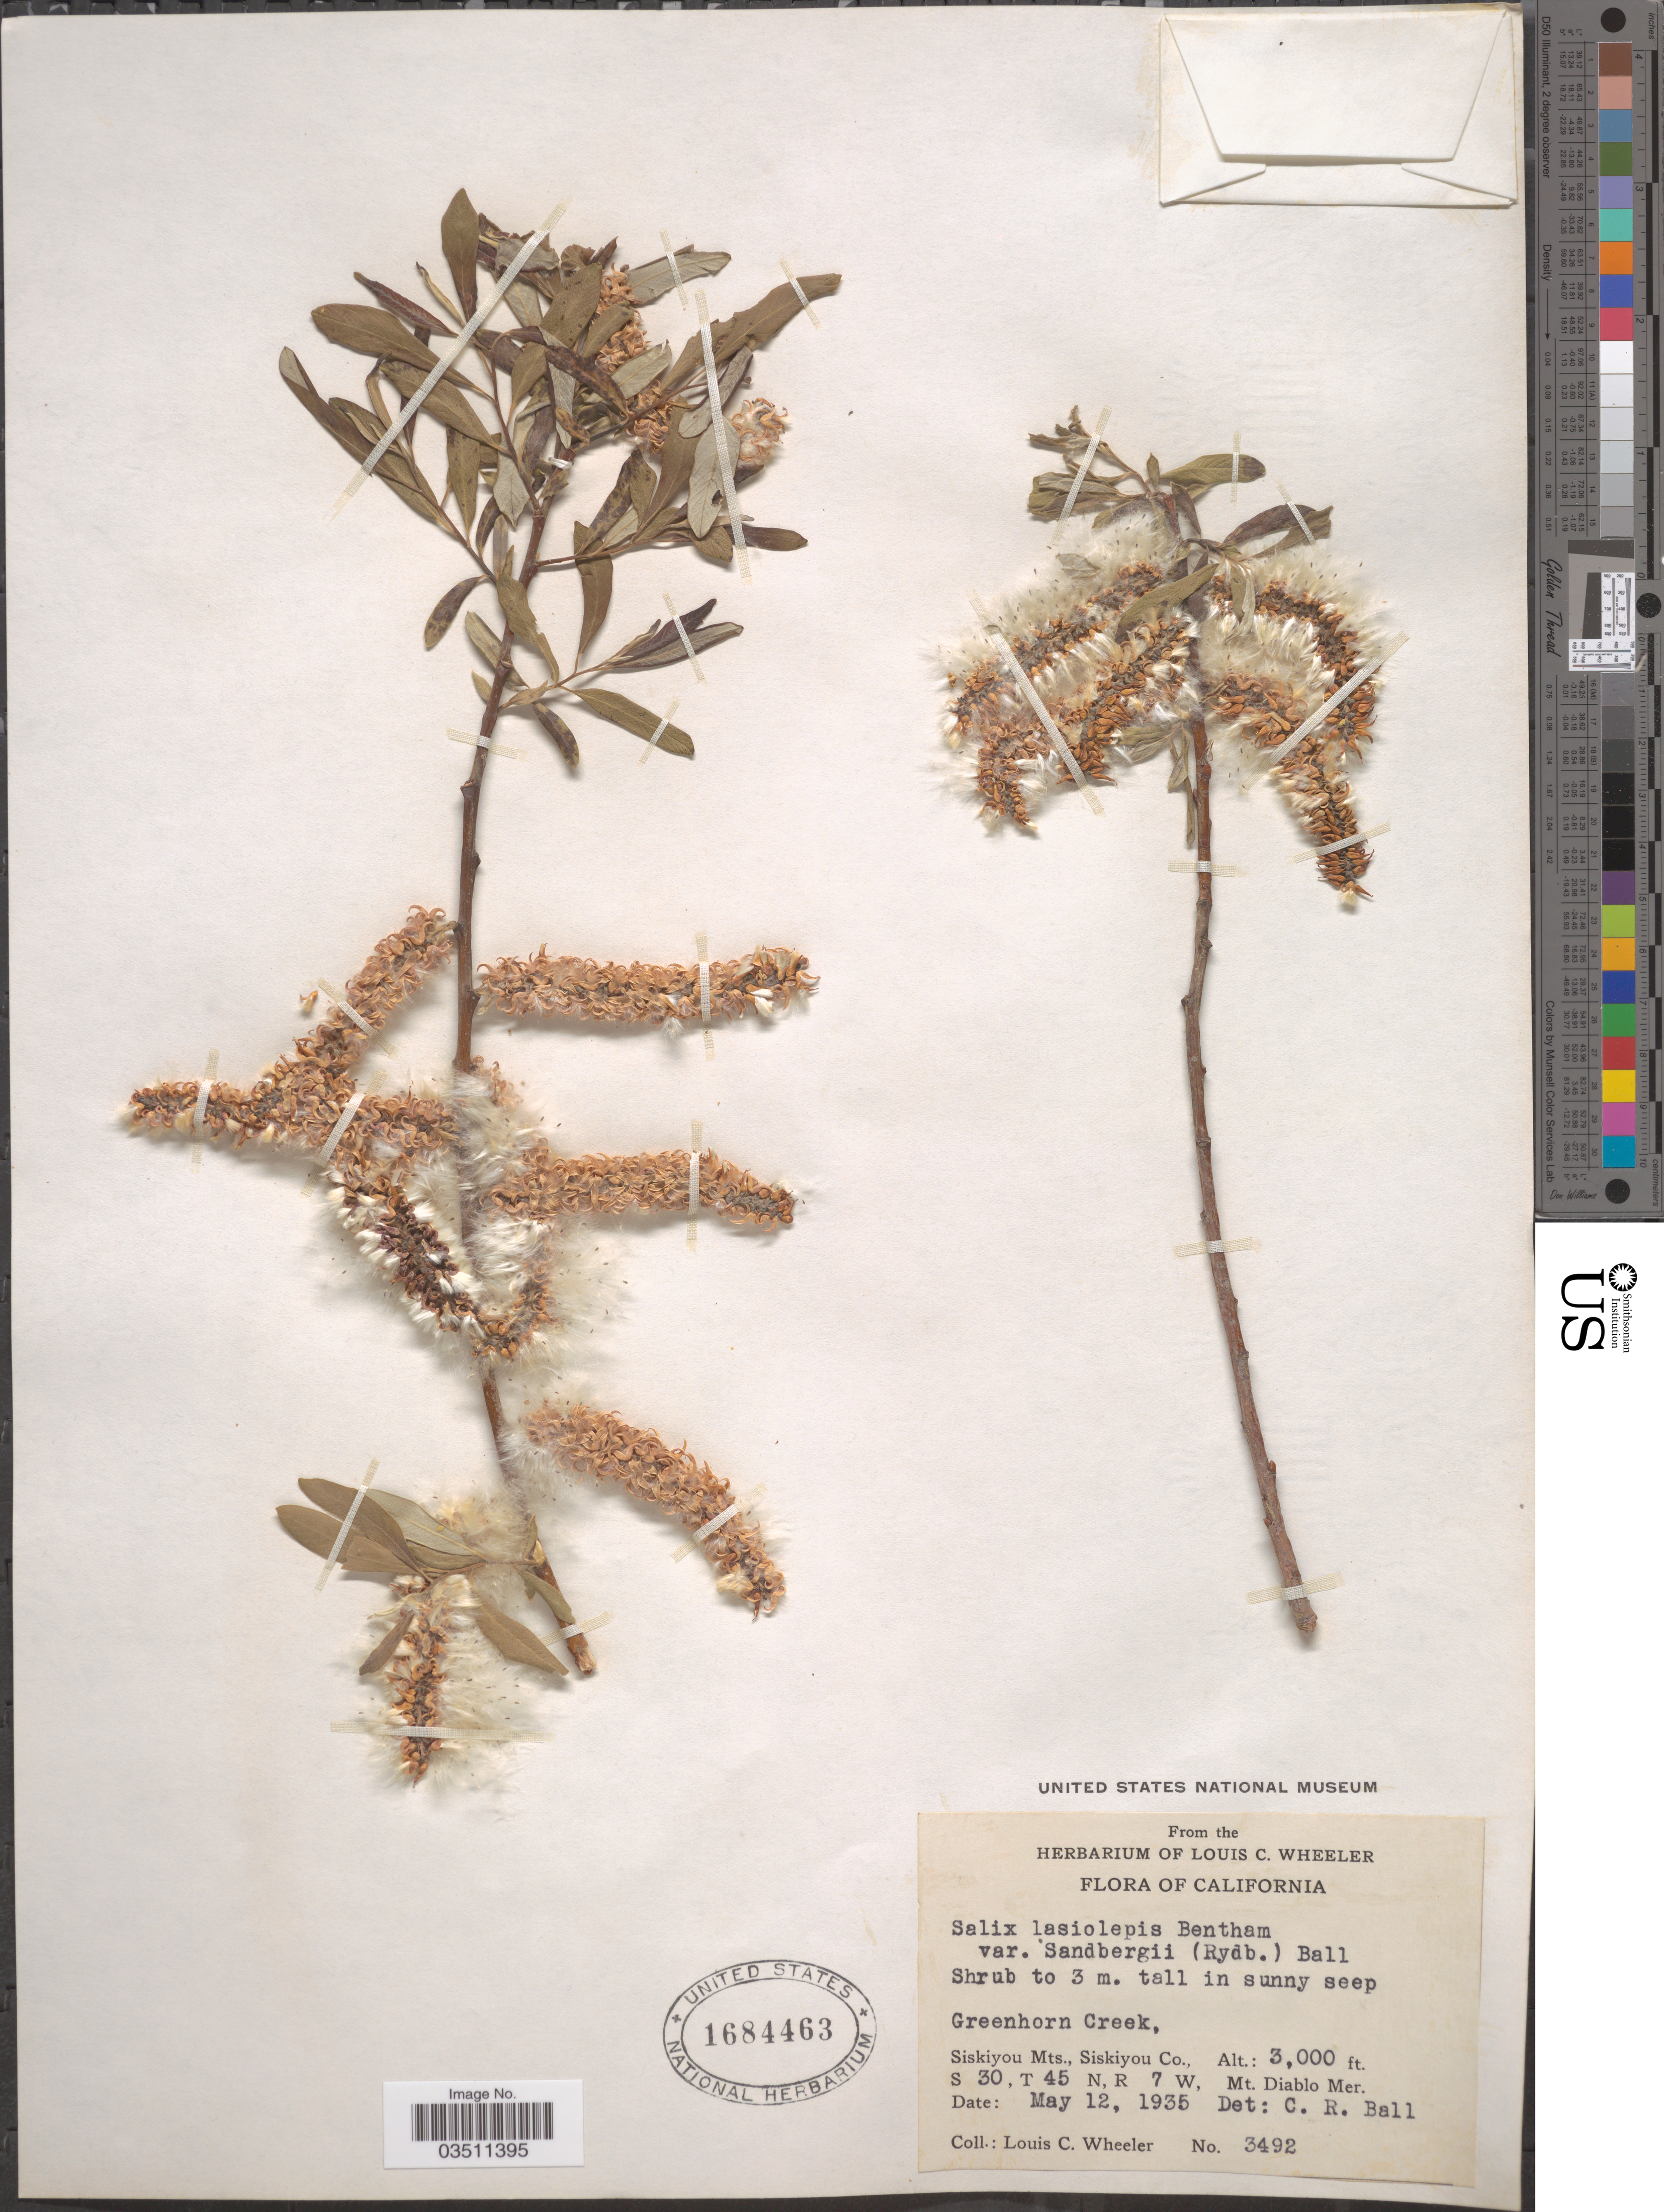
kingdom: Plantae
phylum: Tracheophyta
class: Magnoliopsida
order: Malpighiales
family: Salicaceae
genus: Salix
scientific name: Salix lasiolepis var. sandbergii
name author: (Rydb.) C.R. Ball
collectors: L. C. Wheeler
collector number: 3492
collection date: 1935-05-12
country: United States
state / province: California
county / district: Siskiyou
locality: Greenhorn Creek, Siskiyou Mts., Siskiyou Co., S 30, T 45 N, R 7 W, Mt. Diablo Mer.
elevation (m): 914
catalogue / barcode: US 1684463